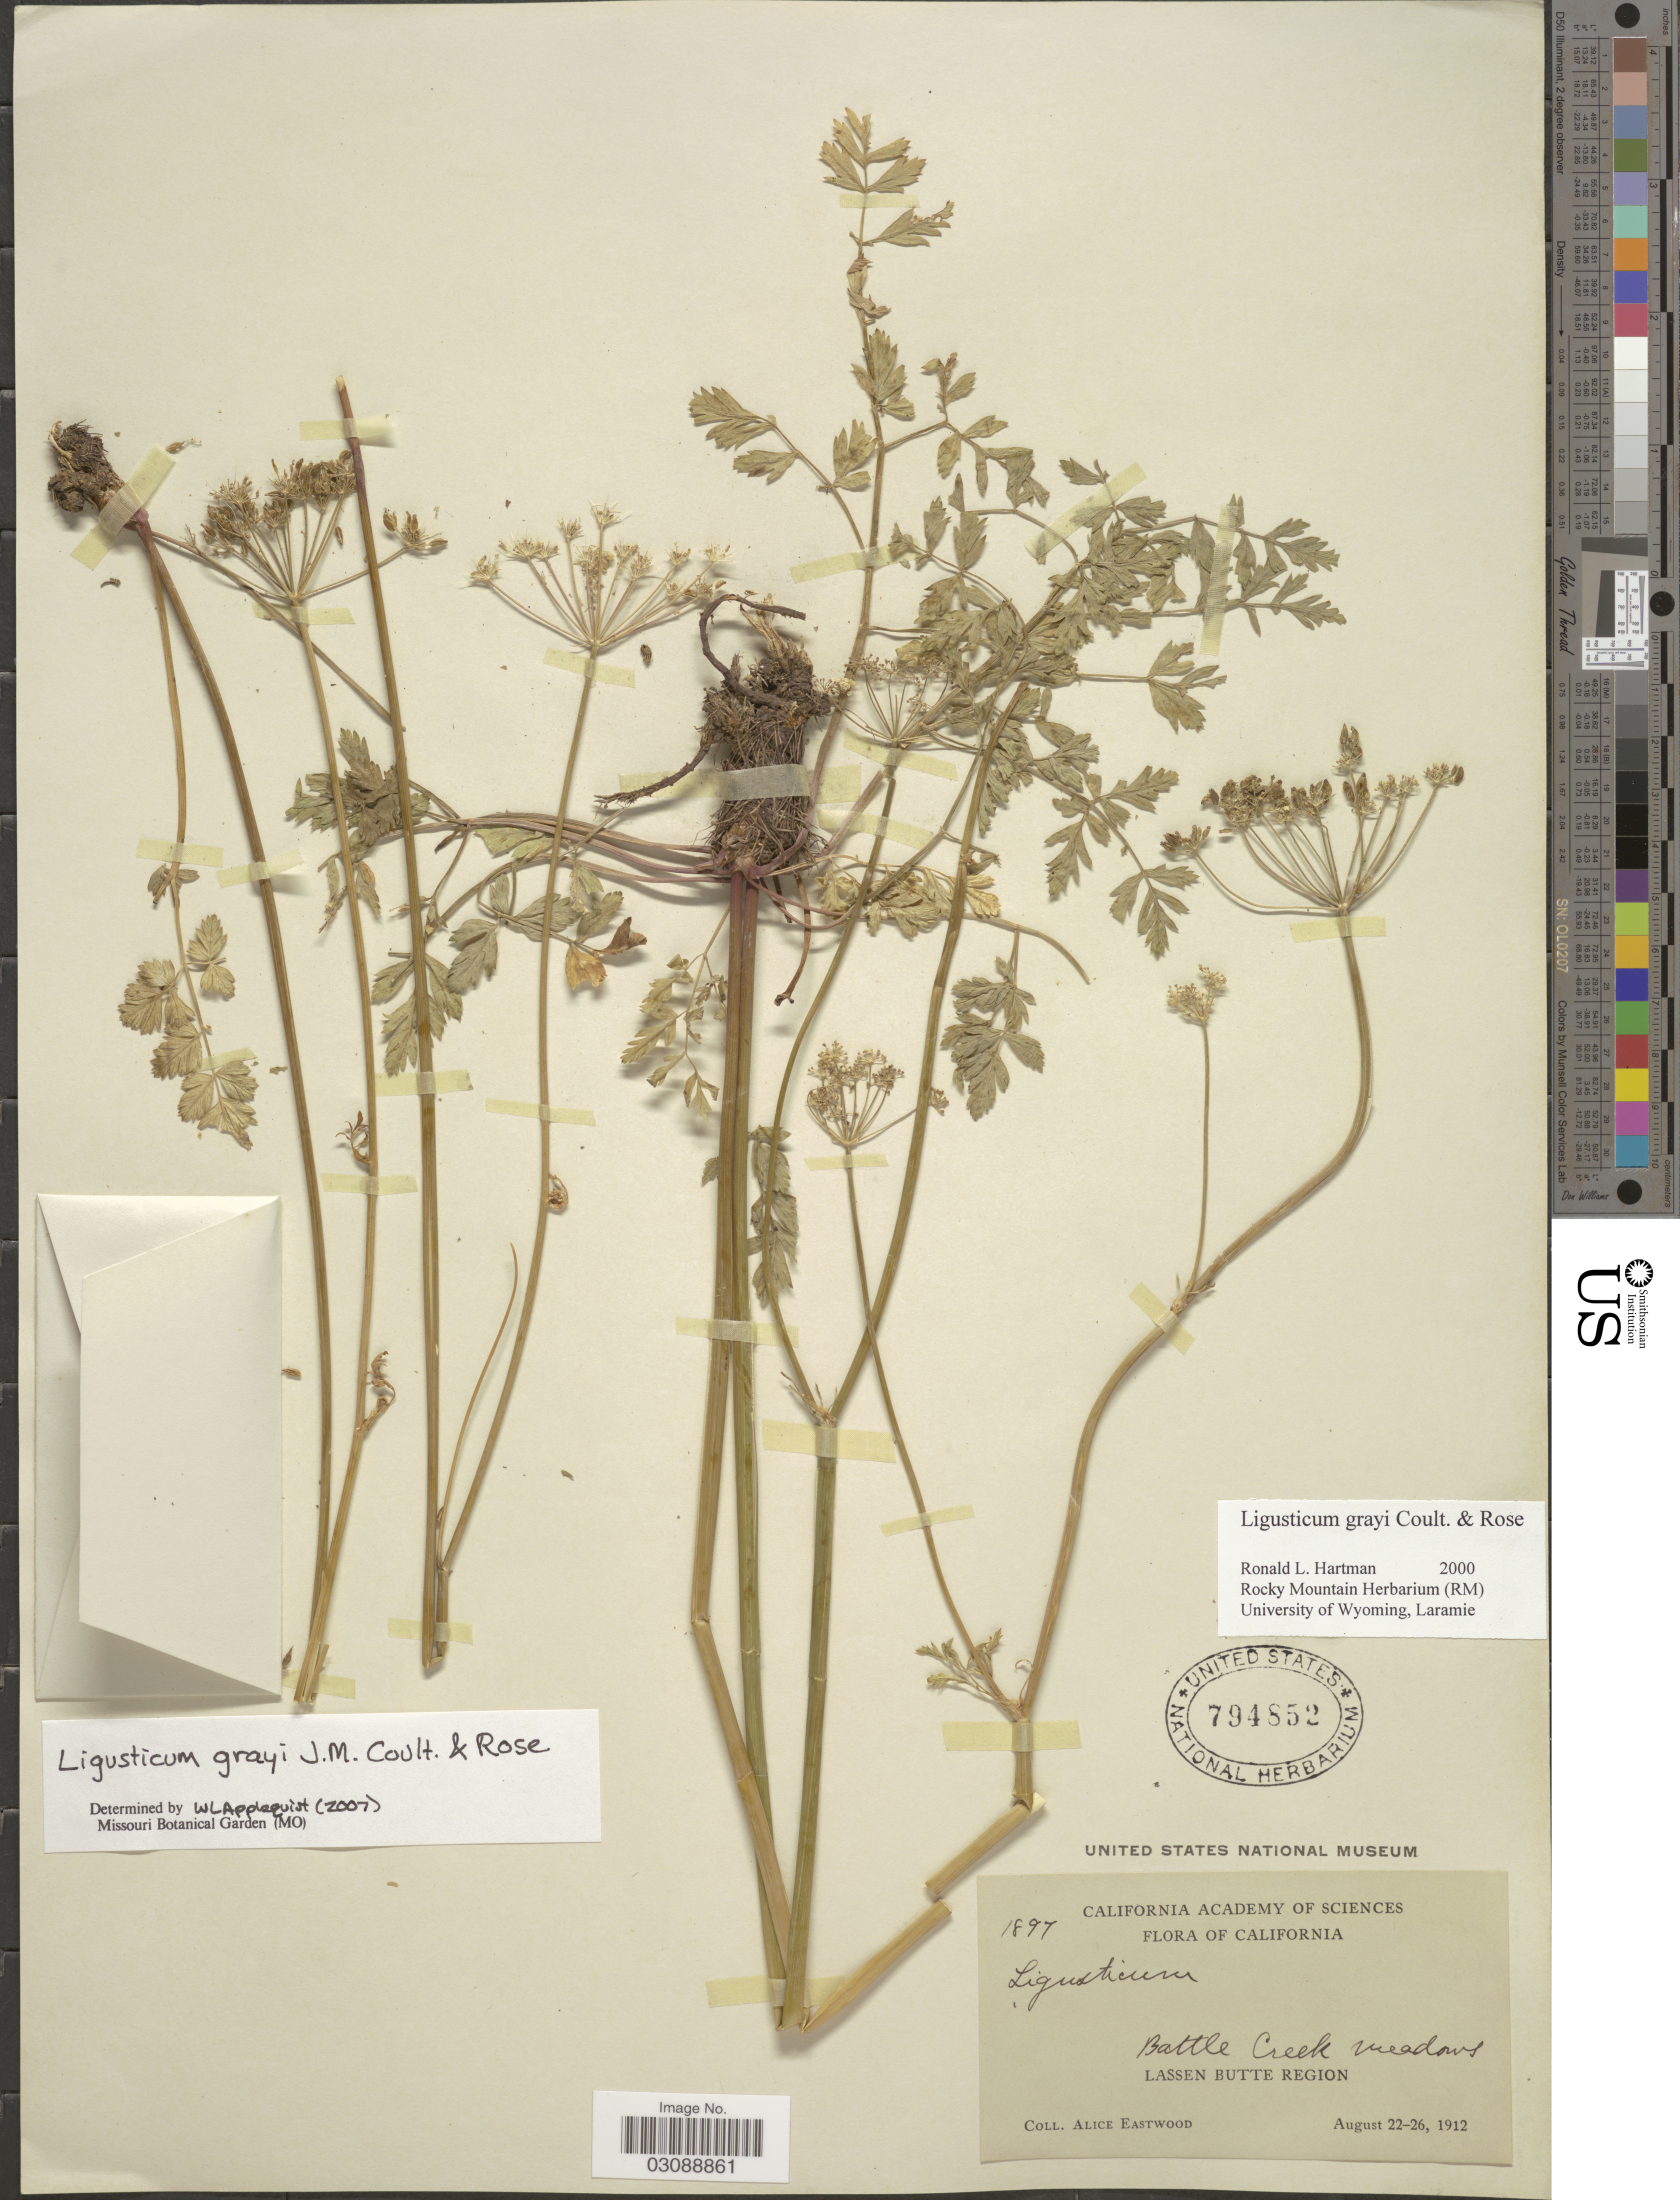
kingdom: Plantae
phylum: Tracheophyta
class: Magnoliopsida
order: Apiales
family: Apiaceae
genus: Ligusticum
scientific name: Ligusticum grayi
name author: J.M. Coult. & Rose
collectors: A. Eastwood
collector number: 1897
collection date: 1912-08-22/1912-08-26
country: United States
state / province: California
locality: Battle Creek Meadows. Lassen Butte Region.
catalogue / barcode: US 794852